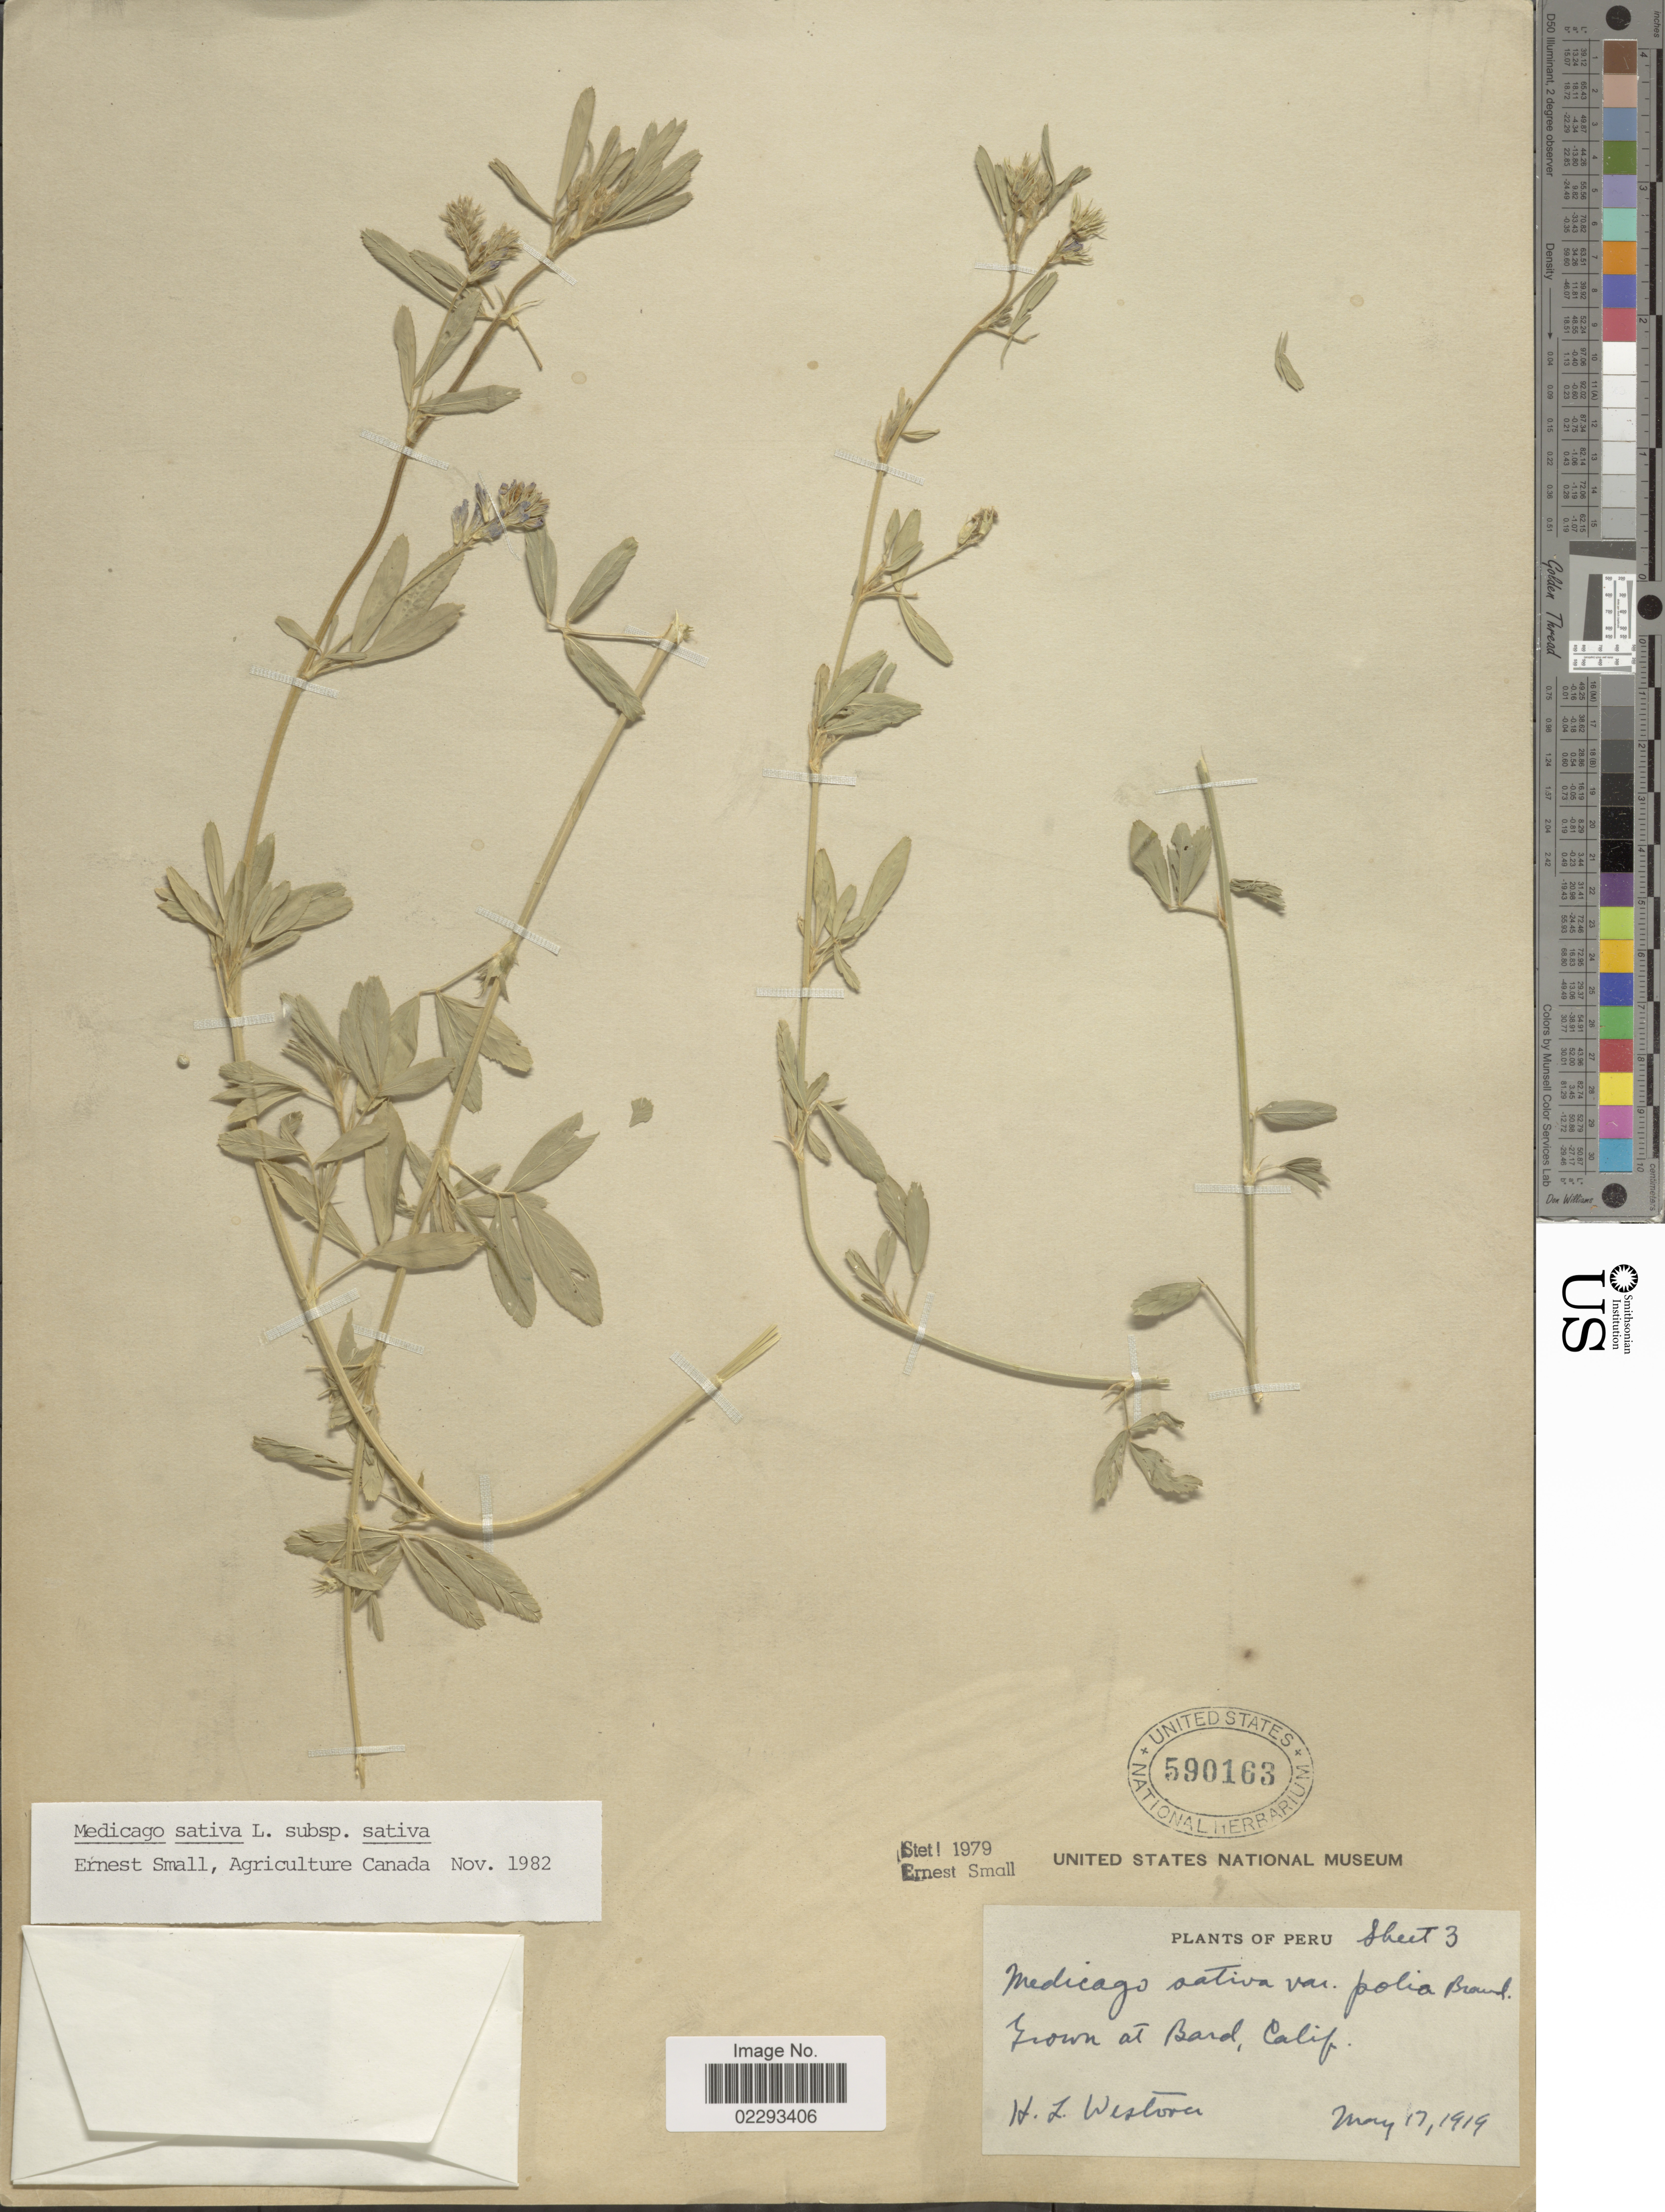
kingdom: Plantae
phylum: Tracheophyta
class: Magnoliopsida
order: Fabales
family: Fabaceae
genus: Medicago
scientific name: Medicago sativa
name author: L.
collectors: H. Westover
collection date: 1919-05-17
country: Peru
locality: Grown at Bard, Calif.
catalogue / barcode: US 590163